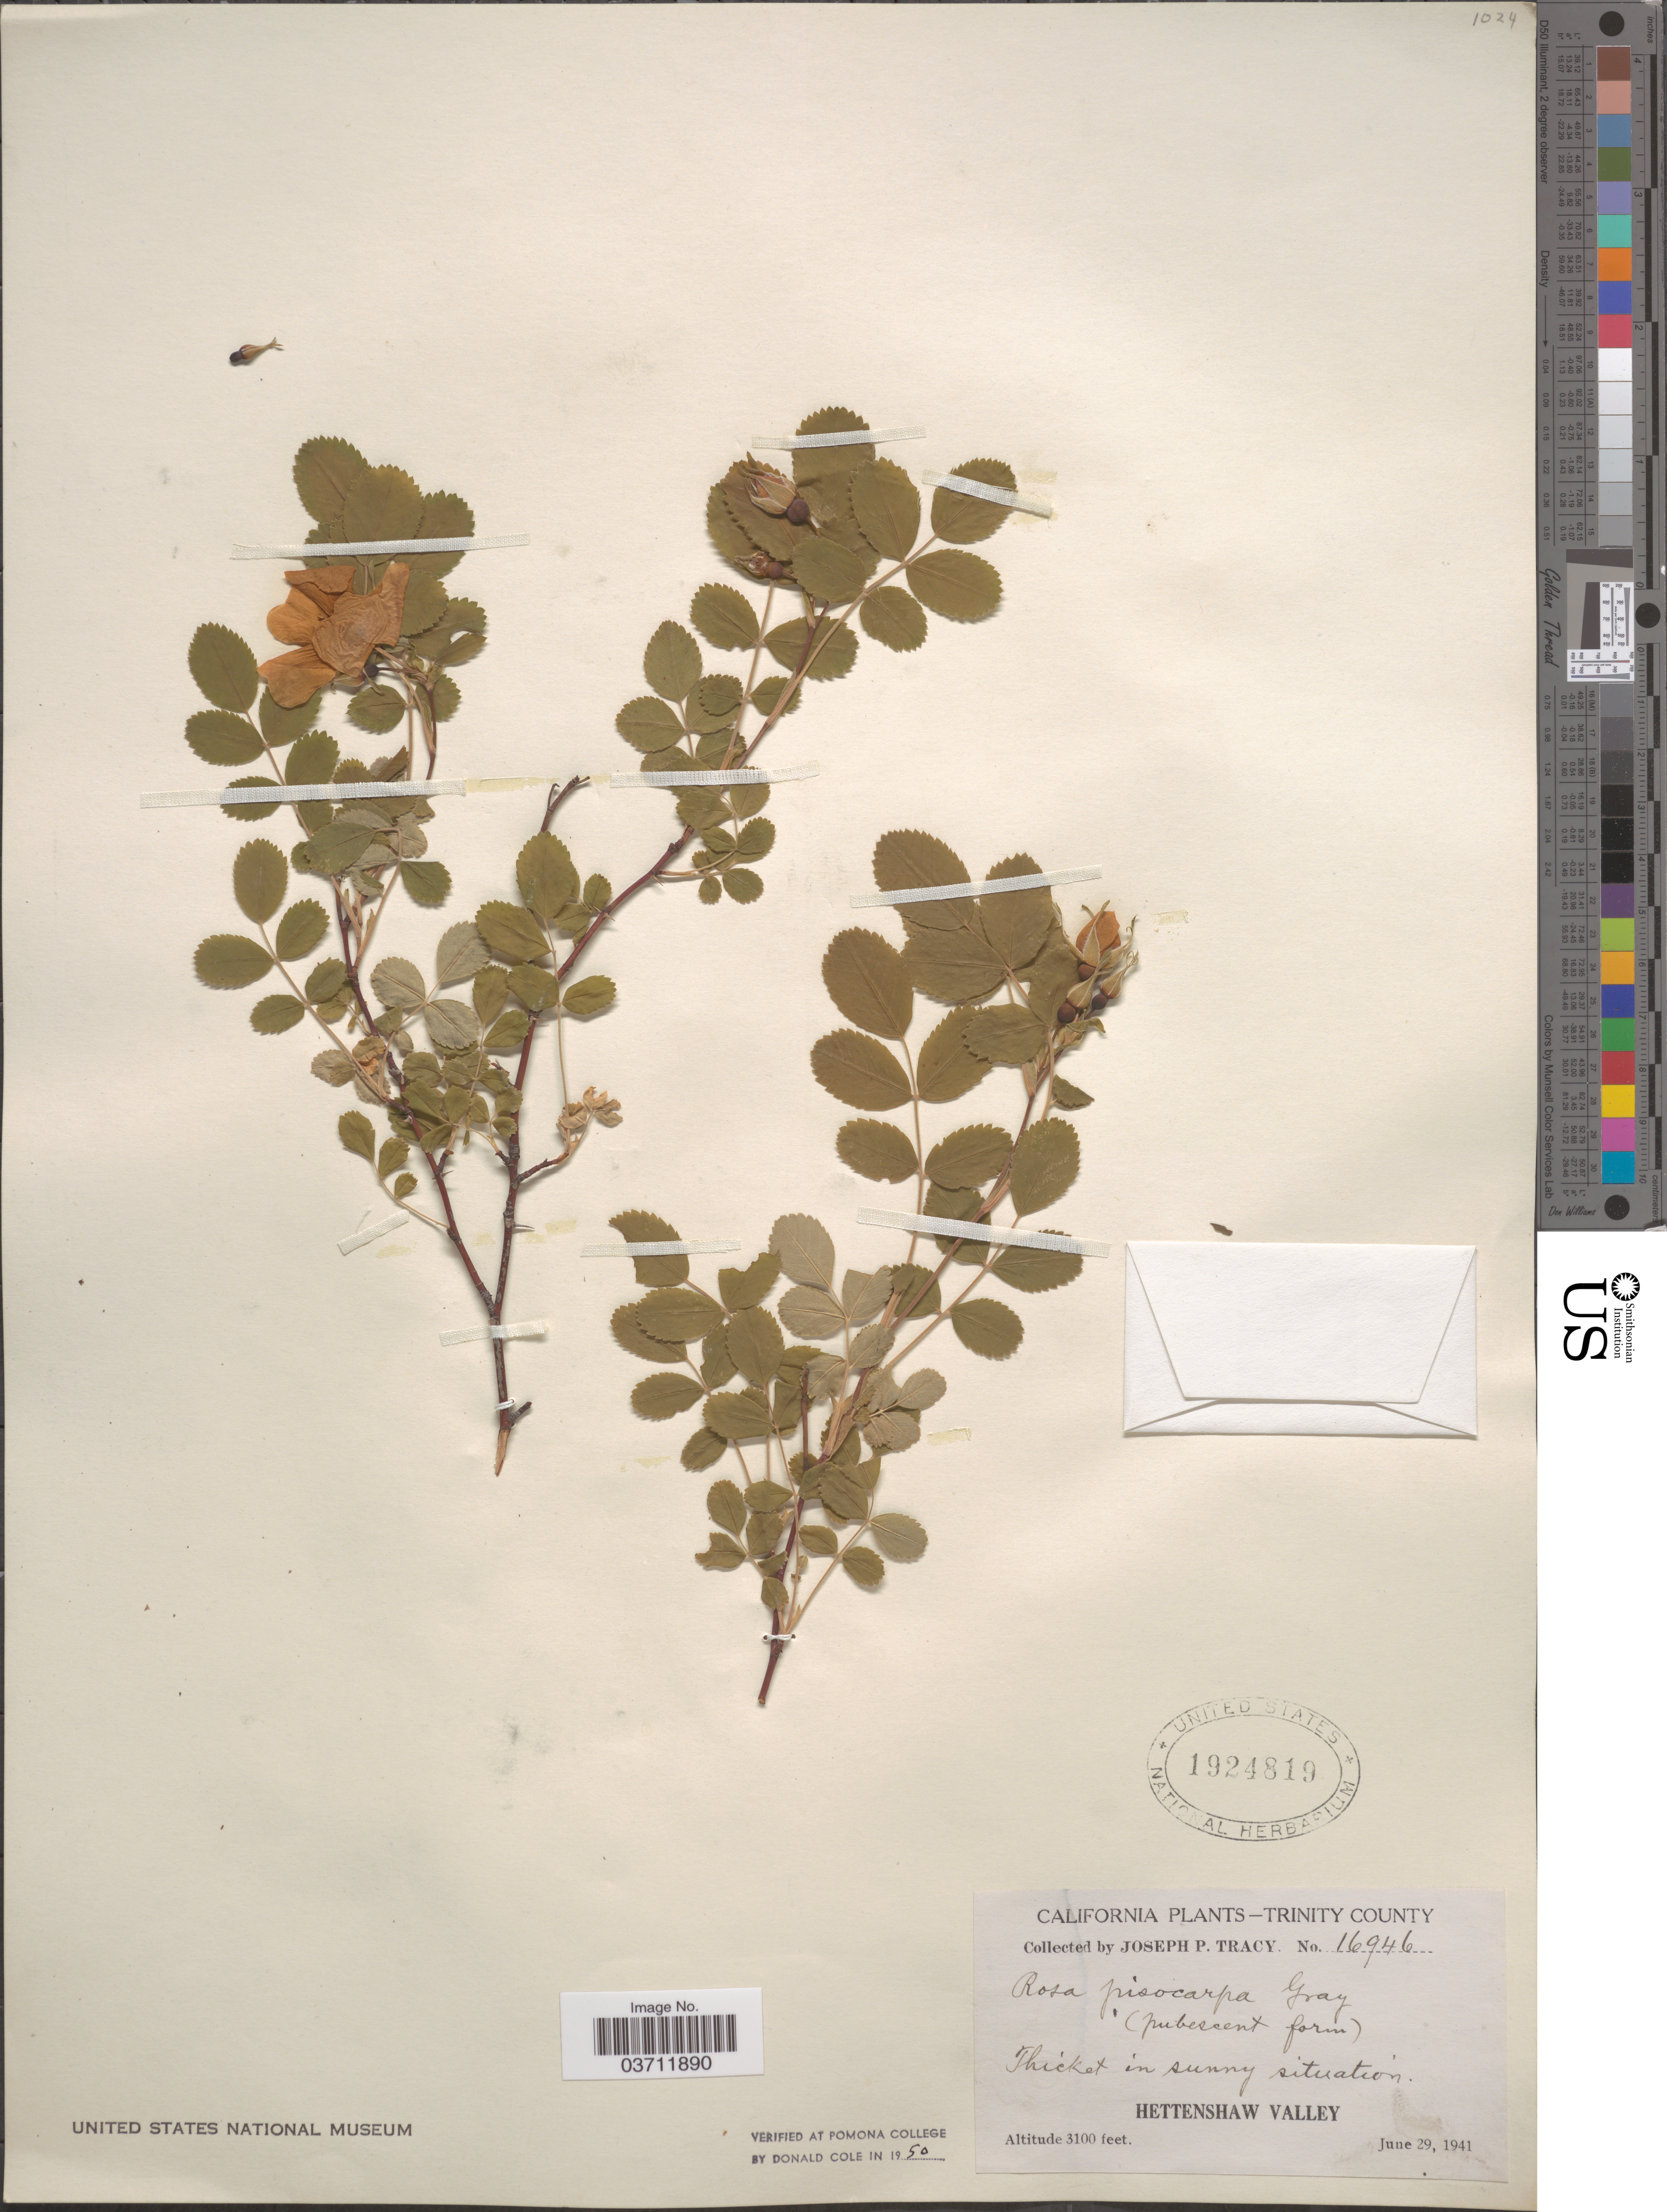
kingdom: Plantae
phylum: Tracheophyta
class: Magnoliopsida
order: Rosales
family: Rosaceae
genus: Rosa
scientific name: Rosa pisocarpa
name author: A. Gray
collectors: J. Tracy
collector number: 16946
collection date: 1941-06-29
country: United States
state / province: California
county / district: Trinity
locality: Trinity County. Hettenshaw Valley.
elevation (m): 945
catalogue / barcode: US 1924819